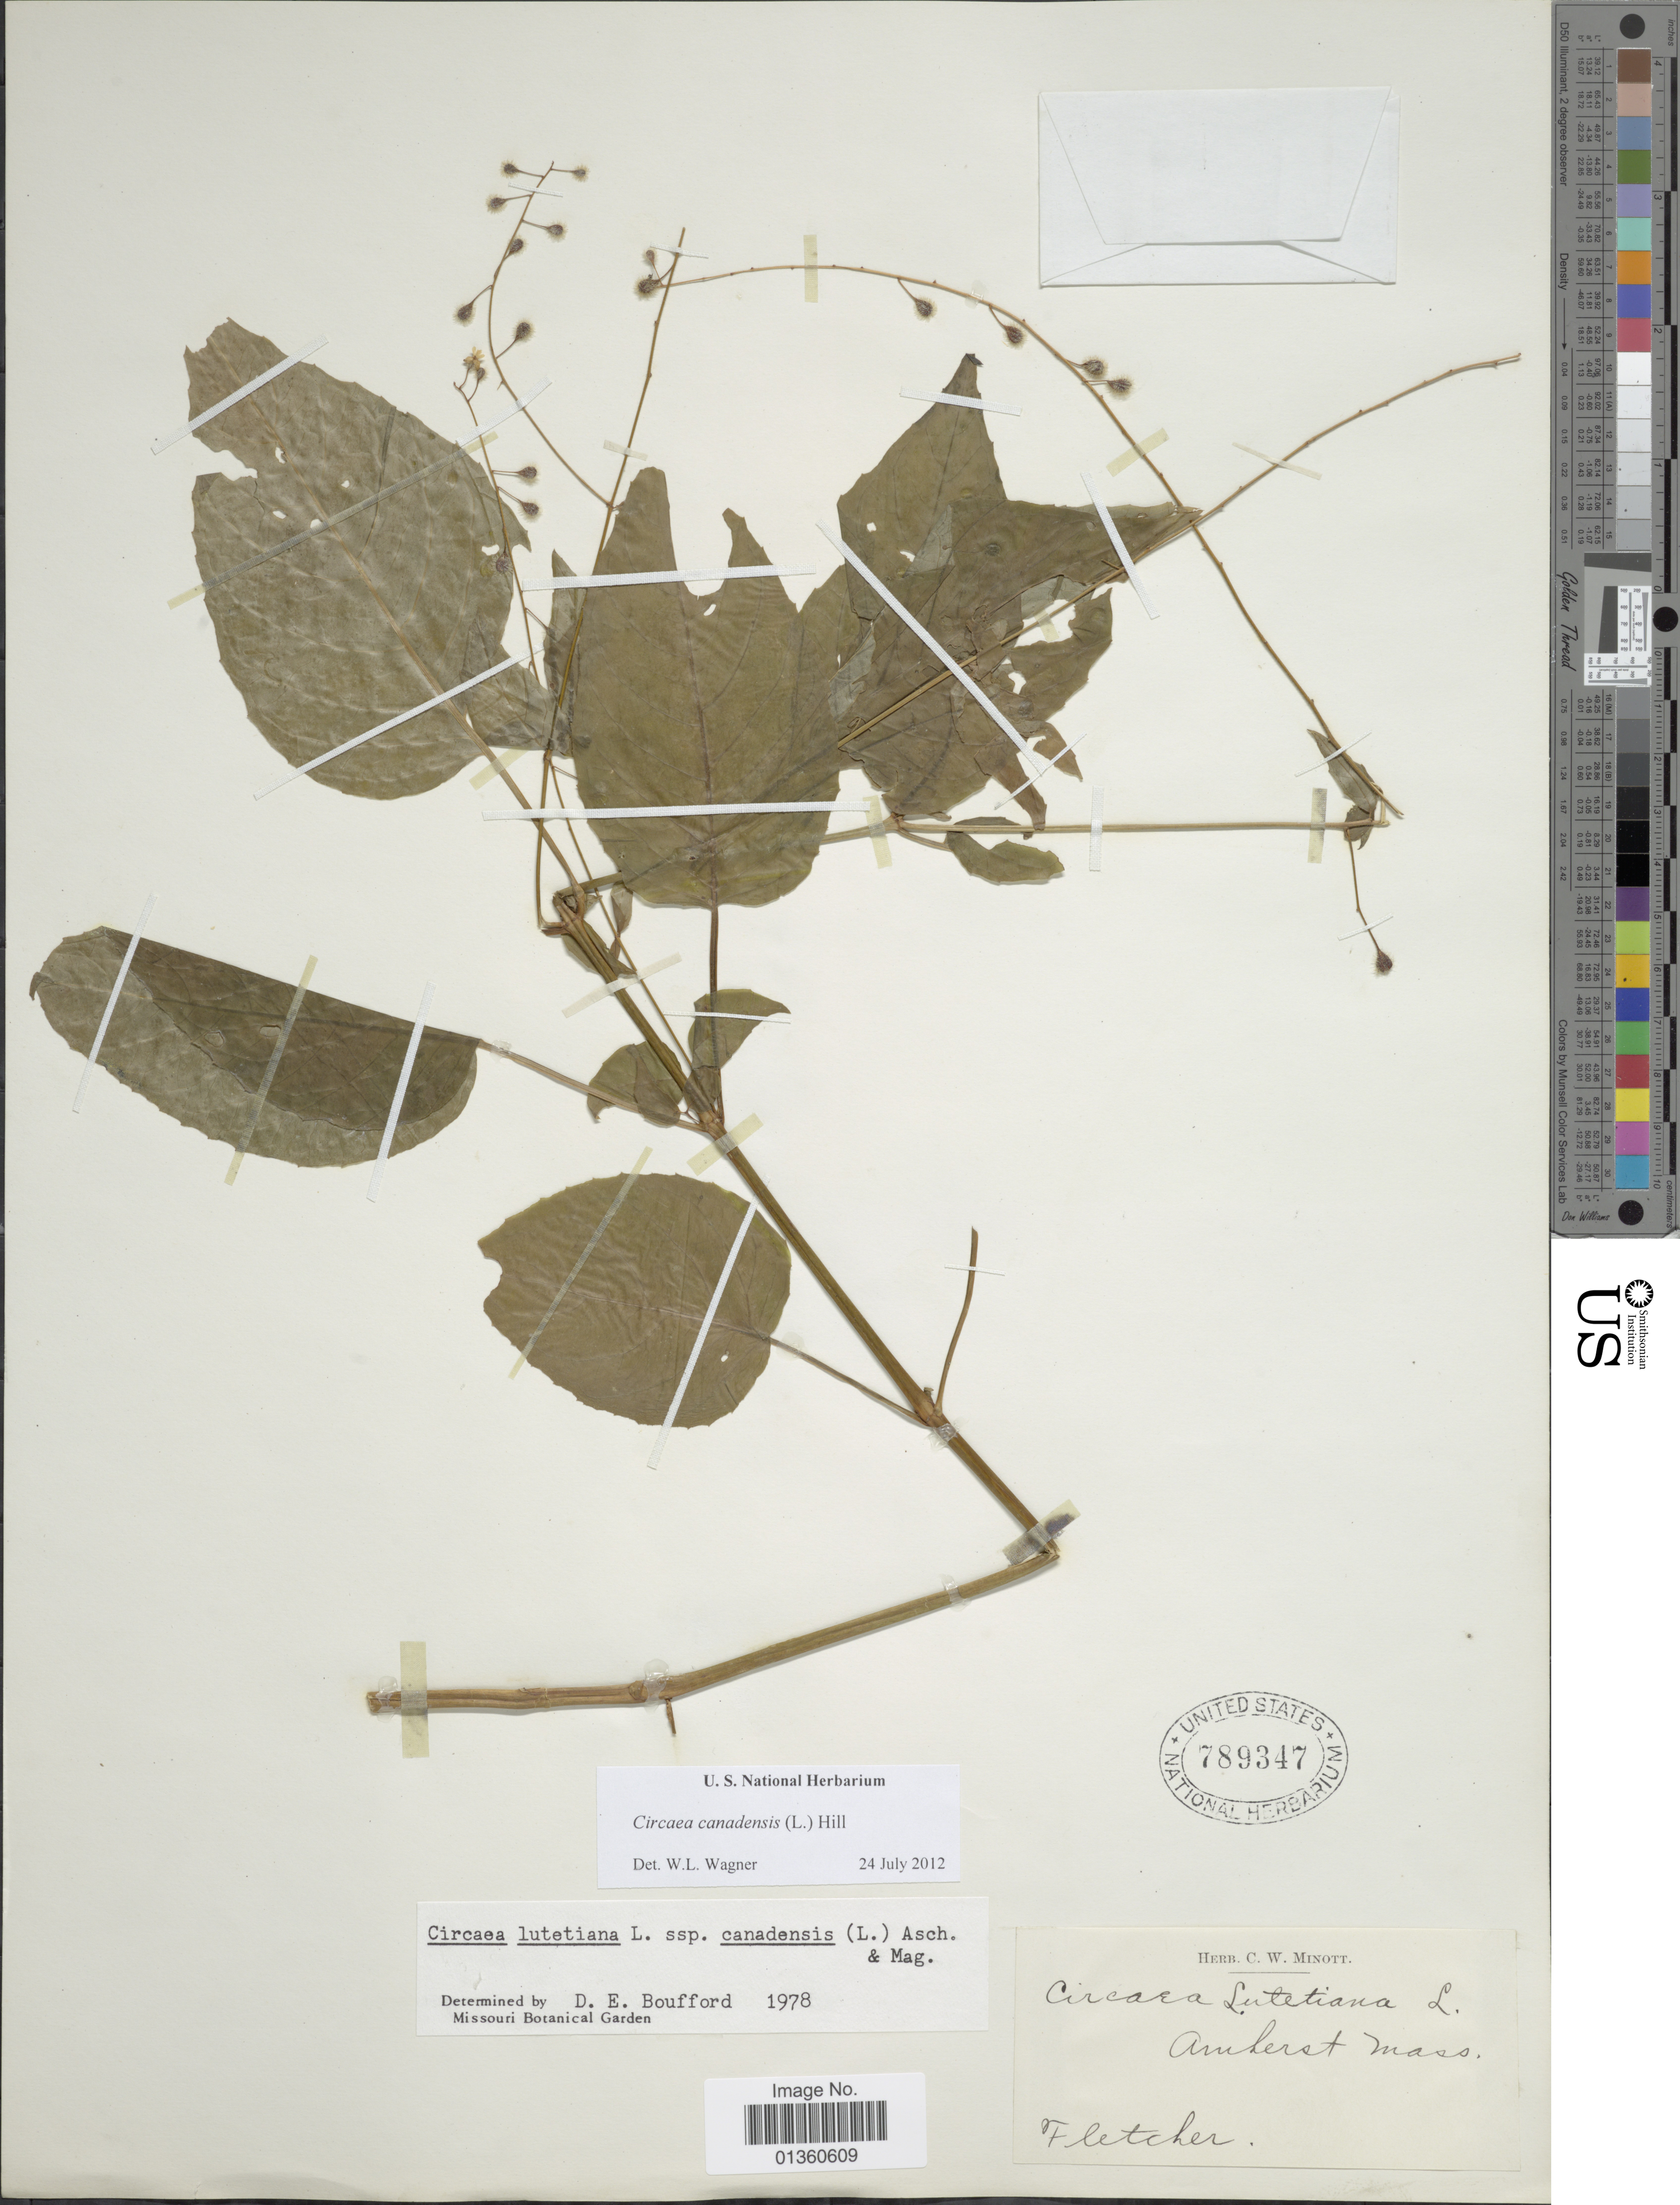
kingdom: Plantae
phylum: Tracheophyta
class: Magnoliopsida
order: Myrtales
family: Onagraceae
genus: Circaea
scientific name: Circaea canadensis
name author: (L.) Hill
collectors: -. Fletcher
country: United States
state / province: Massachusetts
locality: Amherst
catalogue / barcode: US 789347